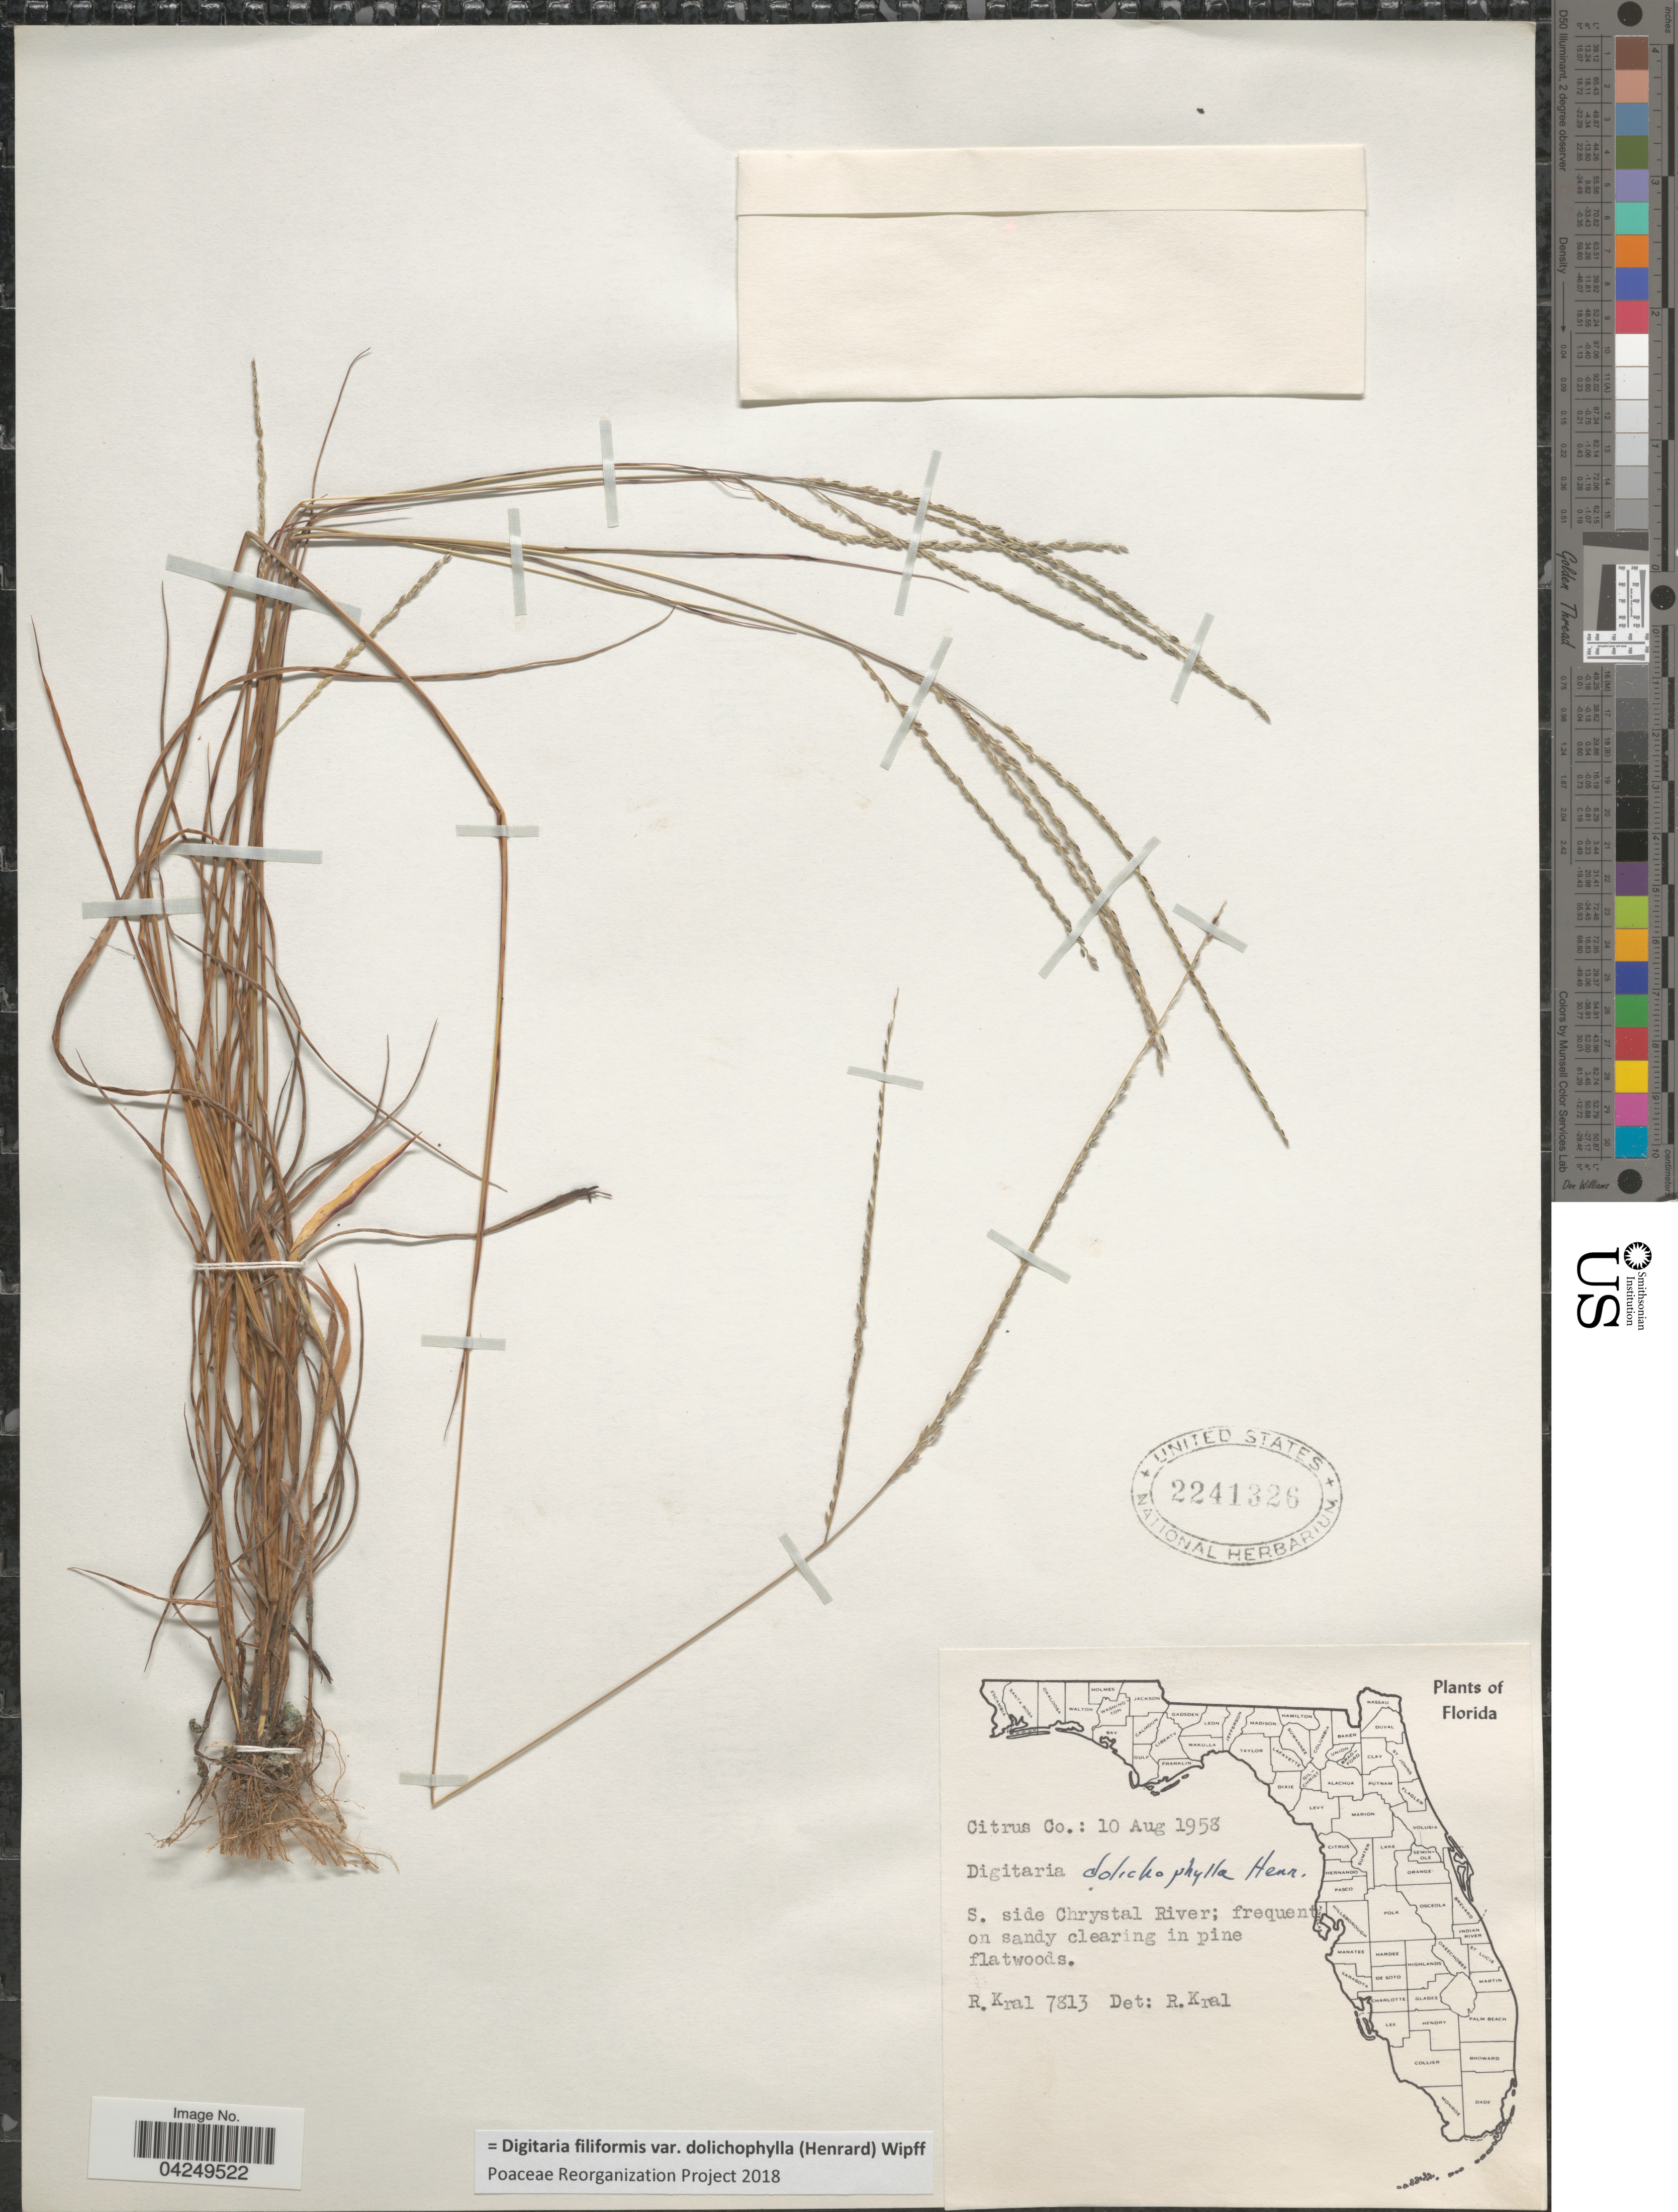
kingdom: Plantae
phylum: Tracheophyta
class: Liliopsida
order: Poales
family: Poaceae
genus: Digitaria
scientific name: Digitaria filiformis var. dolichophylla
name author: (Henr.) Wipff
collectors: R. Kral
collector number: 7813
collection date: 1958-08-10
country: United States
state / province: Florida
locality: Citrus Co. S. side Chrystal River.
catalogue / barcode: US 2241326